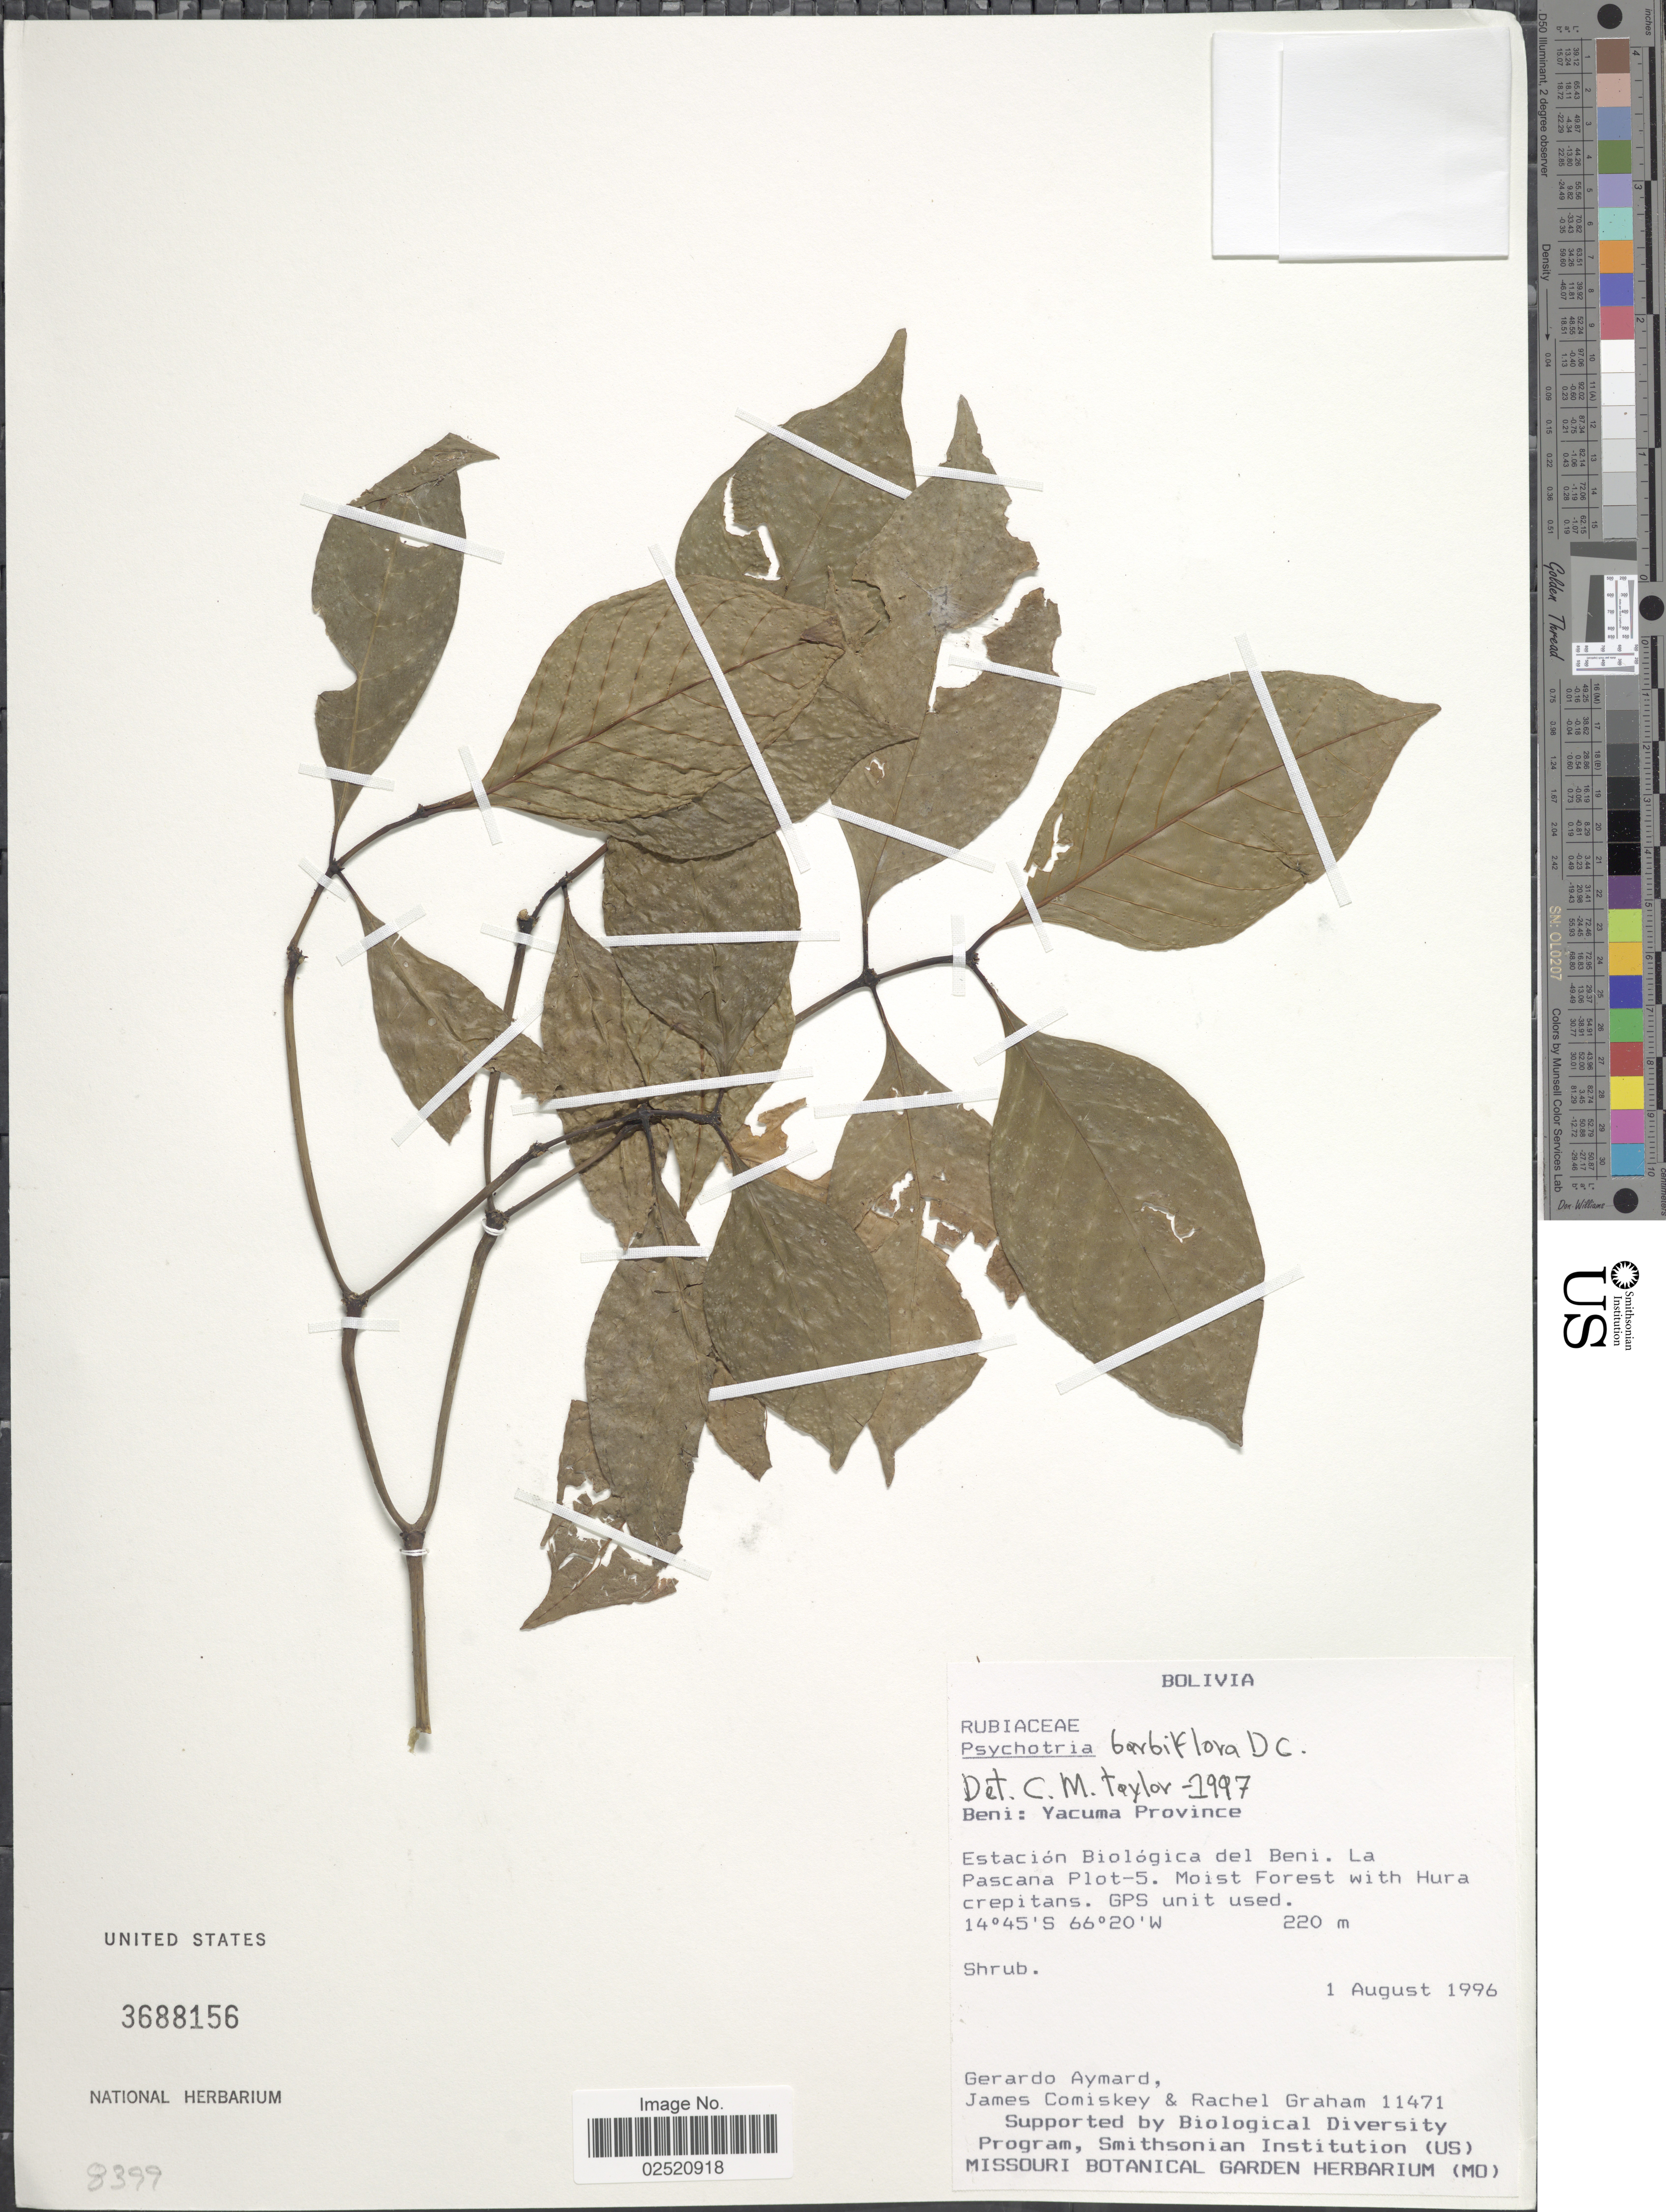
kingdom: Plantae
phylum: Tracheophyta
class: Magnoliopsida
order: Gentianales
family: Rubiaceae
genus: Psychotria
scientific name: Psychotria barbiflora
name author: DC.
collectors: G. A. Aymard, J. A. Comiskey & R. Graham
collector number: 11471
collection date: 1996-08-01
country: Bolivia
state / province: Beni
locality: Yacuma Province, Estacion Biologica del Beni, La Pascana Plot-5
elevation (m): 220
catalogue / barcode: US 3688156